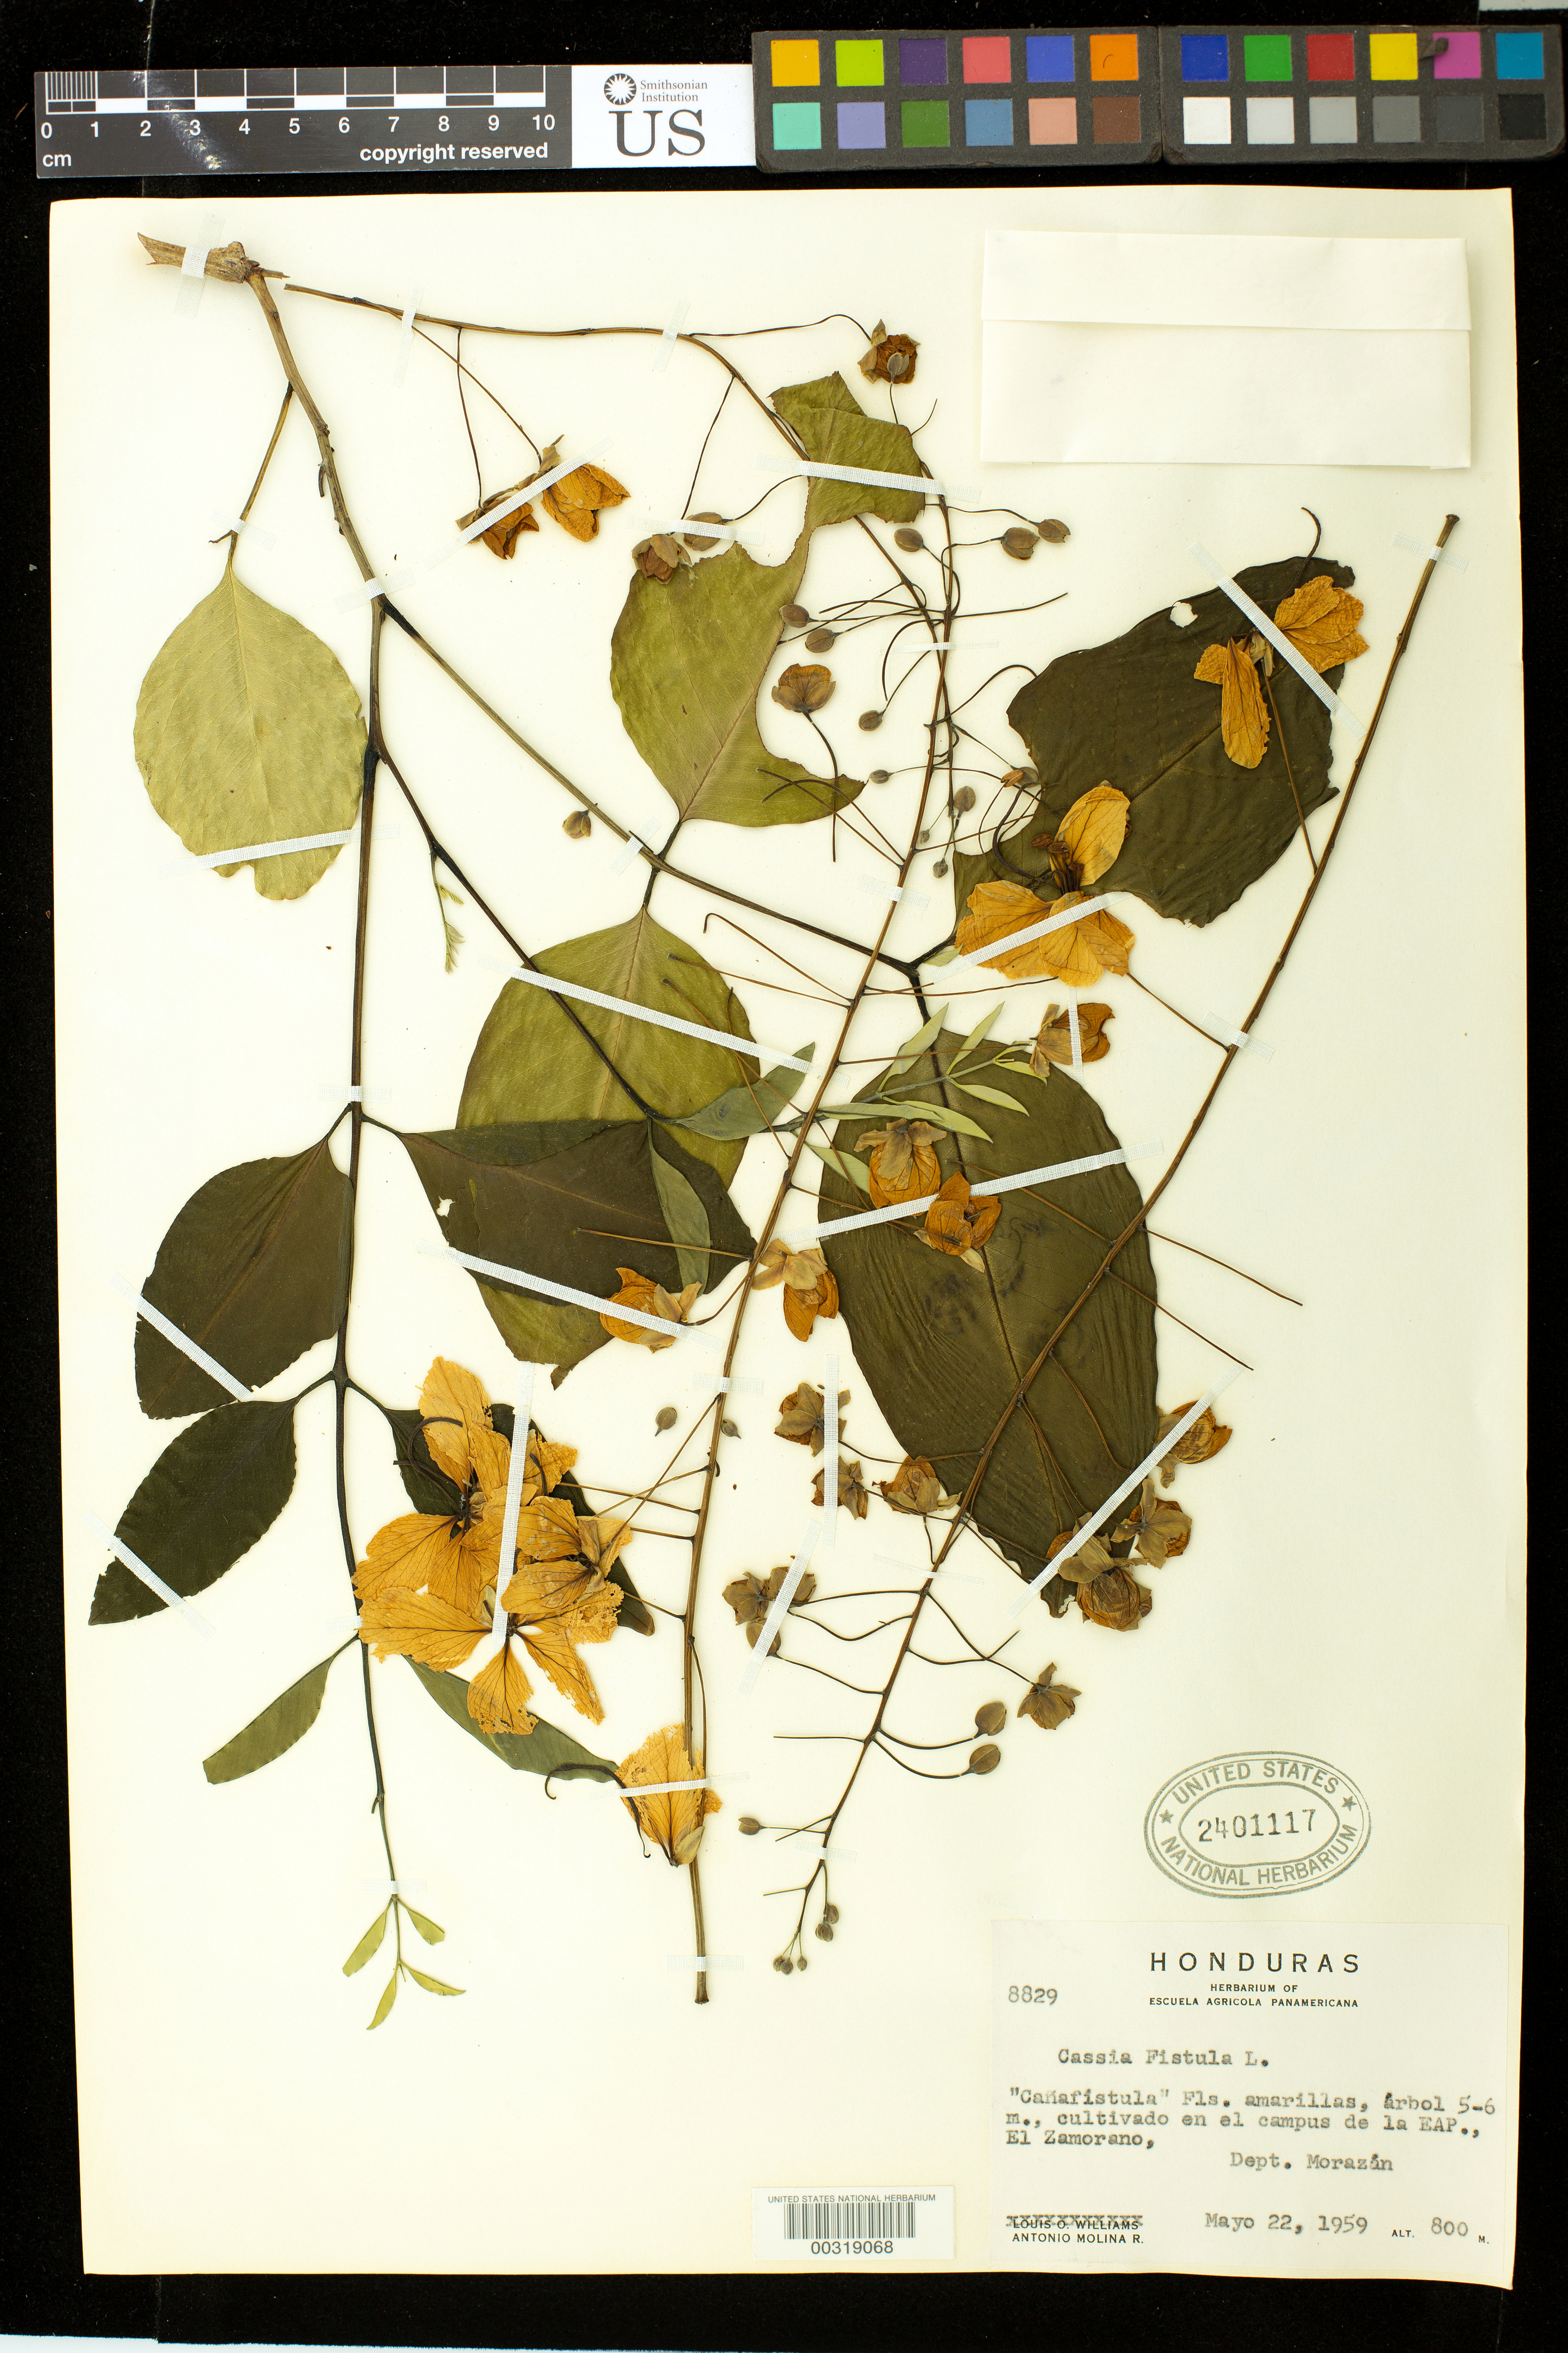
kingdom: Plantae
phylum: Tracheophyta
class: Magnoliopsida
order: Fabales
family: Fabaceae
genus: Cassia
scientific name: Cassia fistula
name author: L.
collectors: A. Molina R.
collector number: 8829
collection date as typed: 22 May 1959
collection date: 1959-05-22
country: Honduras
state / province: Fco. Morazán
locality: On the campus of EAP, El Zamorano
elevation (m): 800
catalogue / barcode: US 2401117